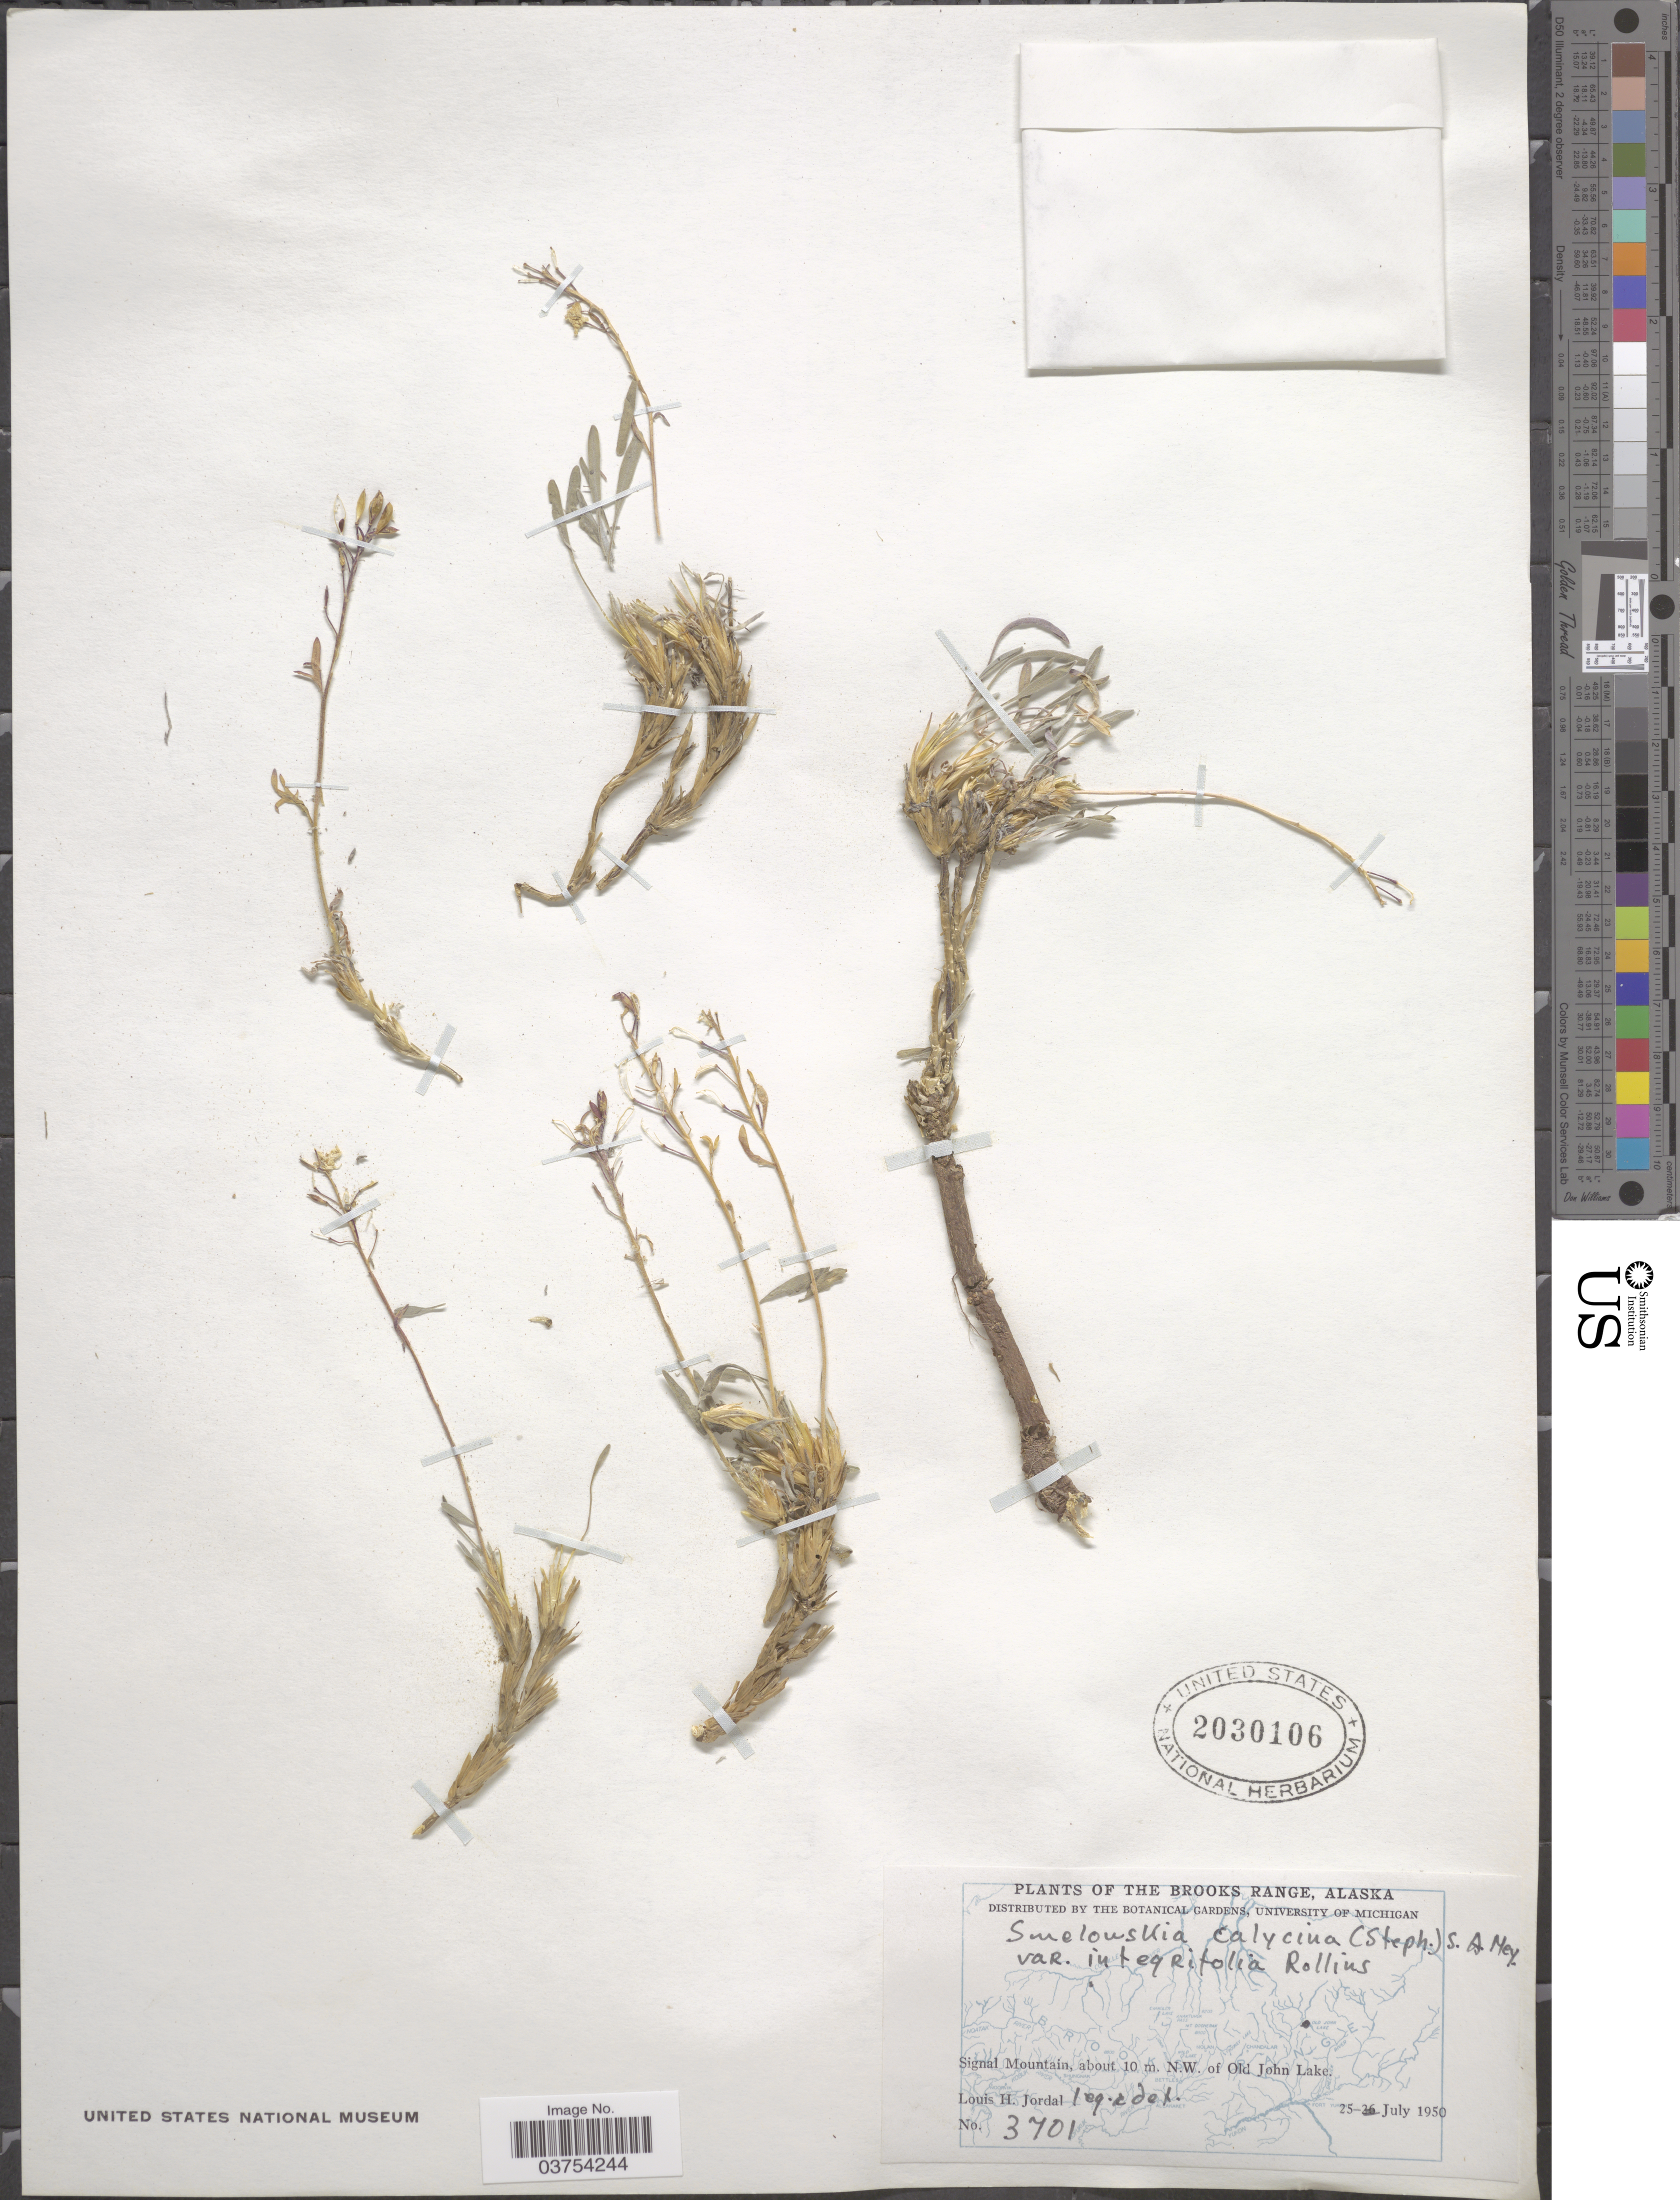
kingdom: Plantae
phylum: Tracheophyta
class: Magnoliopsida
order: Brassicales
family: Brassicaceae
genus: Smelowskia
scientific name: Smelowskia calycina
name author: (Stephan) C.A. Mey.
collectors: L. Jordal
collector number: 3701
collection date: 1950-07-25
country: United States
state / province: Alaska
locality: The Brooks Range. Signal Mountain, about 10 m. N.W. of Old John Lake.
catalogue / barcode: US 2030106